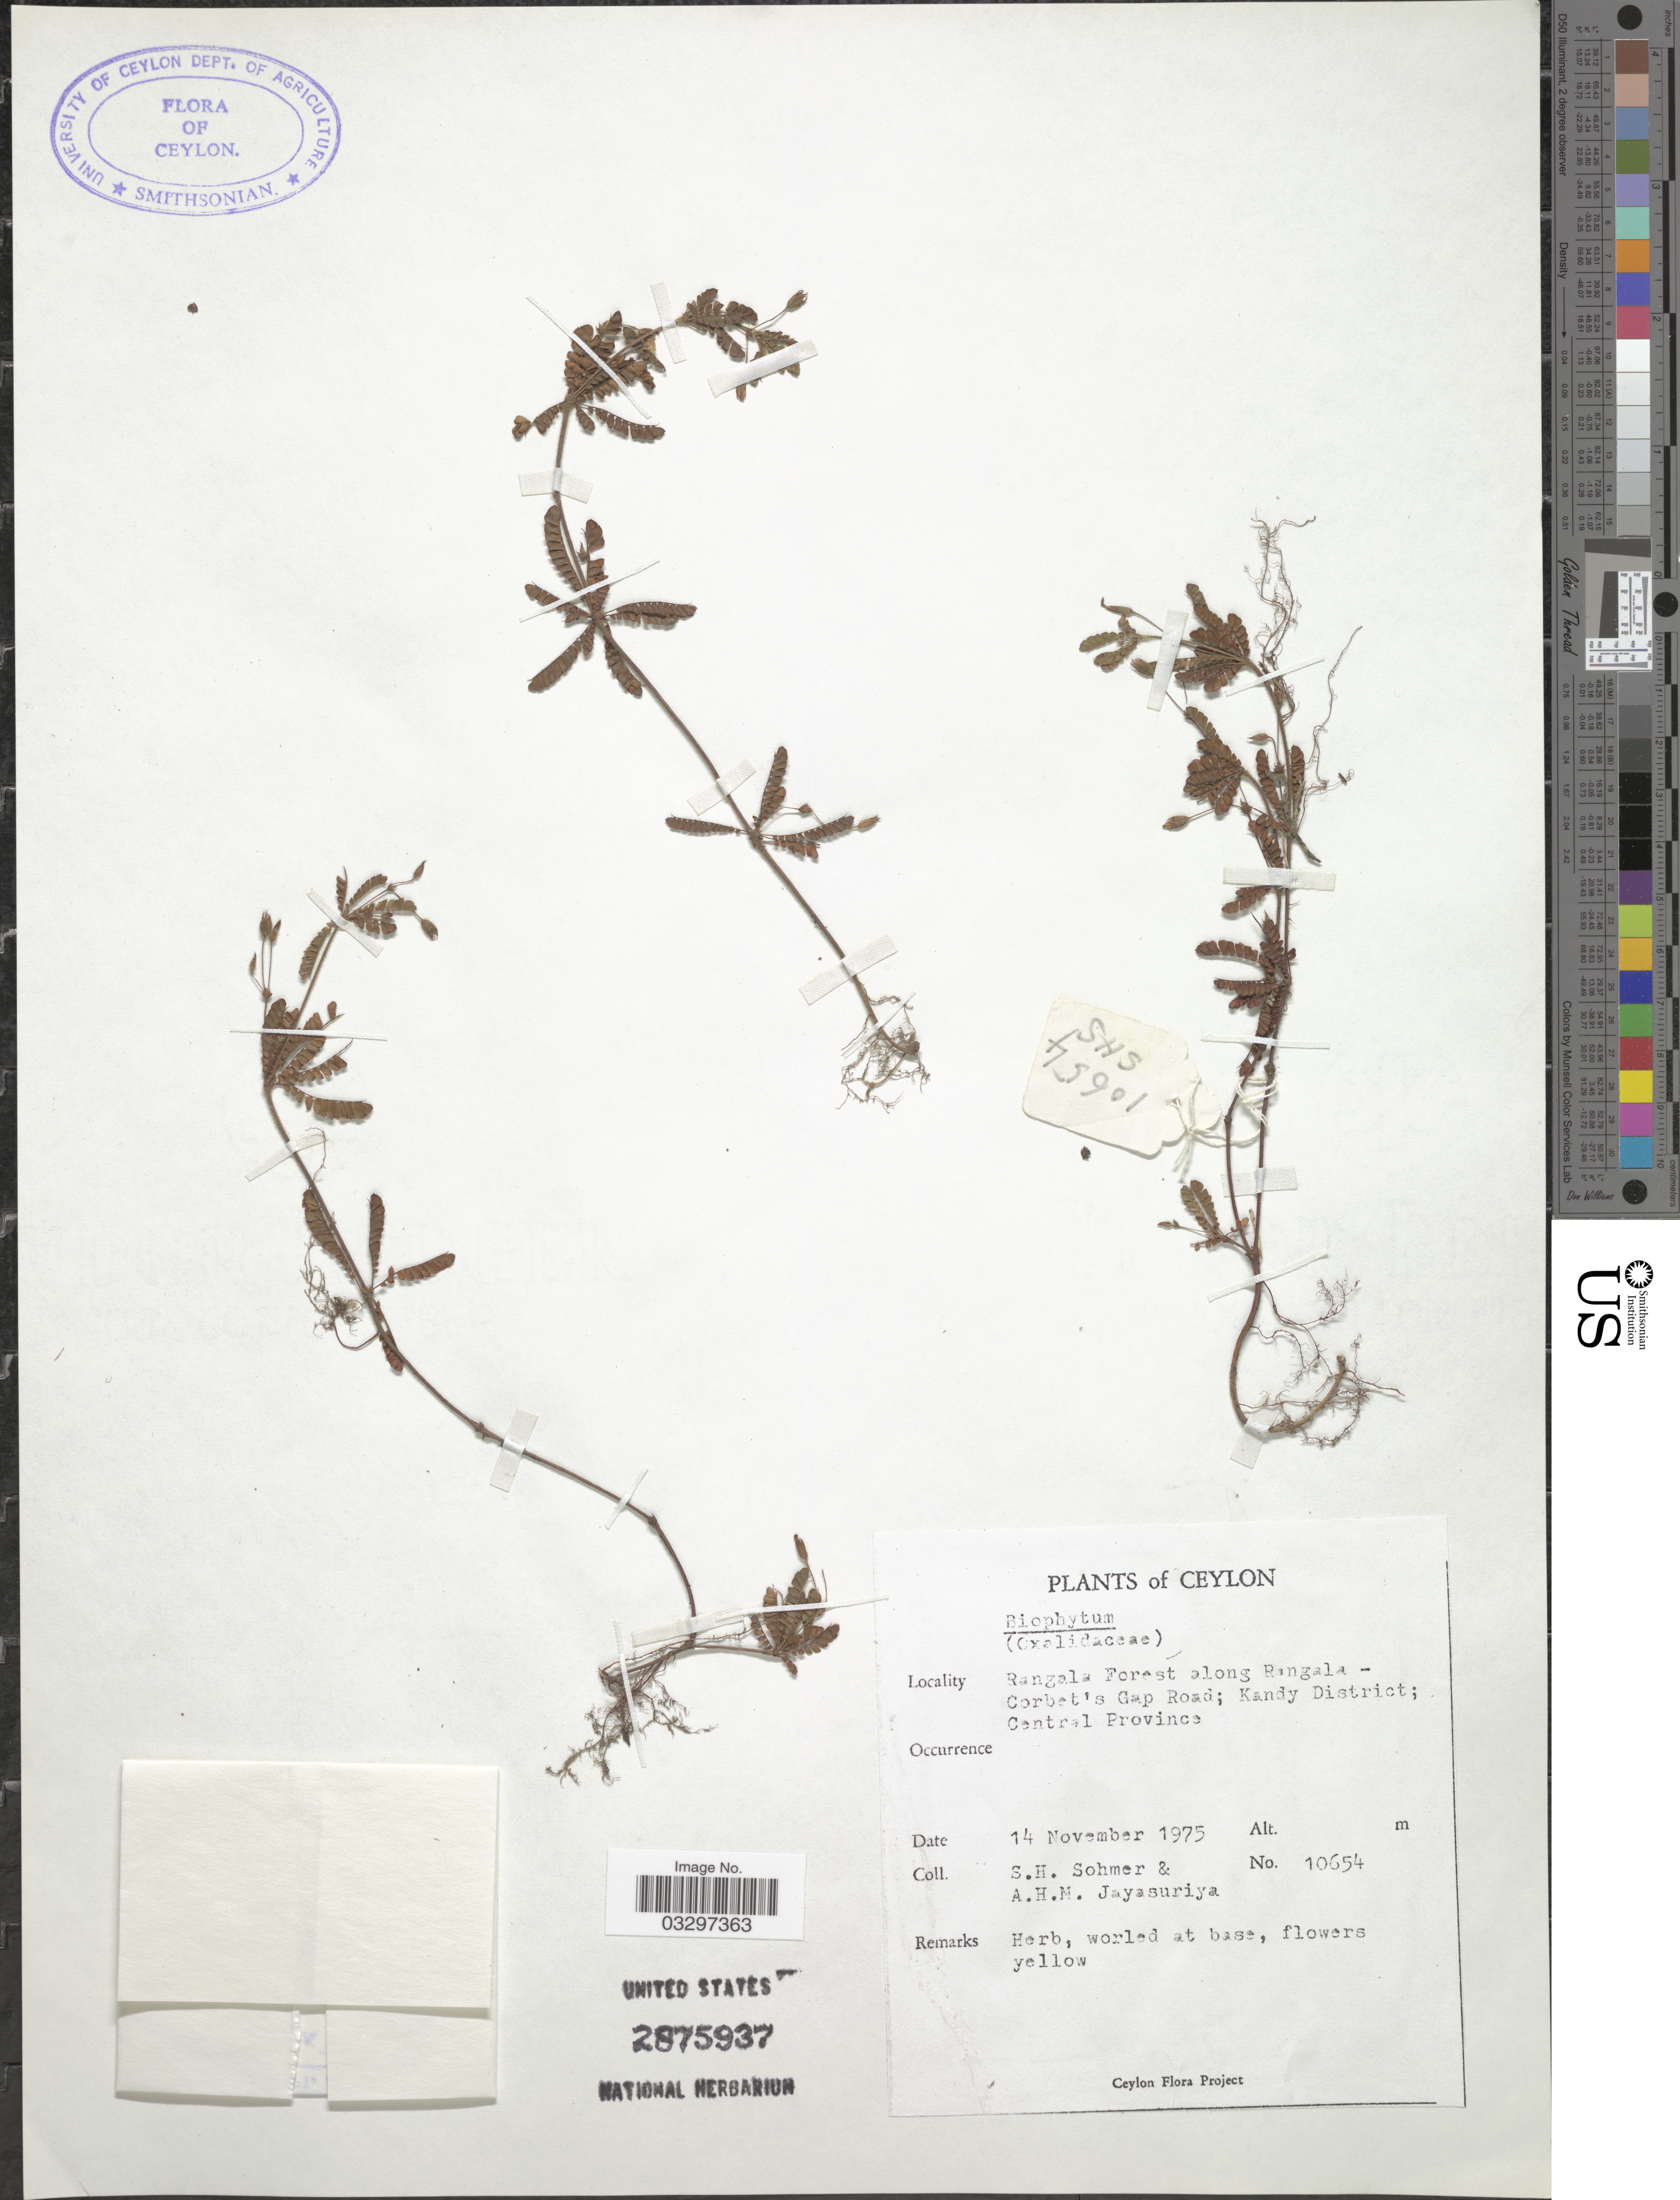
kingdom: Plantae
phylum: Tracheophyta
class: Magnoliopsida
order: Oxalidales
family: Oxalidaceae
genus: Biophytum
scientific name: Biophytum sp.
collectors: S. H. Sohmer & A. H. Jayasuriya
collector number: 10654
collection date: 1975-11-14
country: Sri Lanka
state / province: Central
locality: Ceylon. Rangala Forest along Rangala-Corbet's Gap Road; Kandy District.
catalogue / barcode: US 2875937